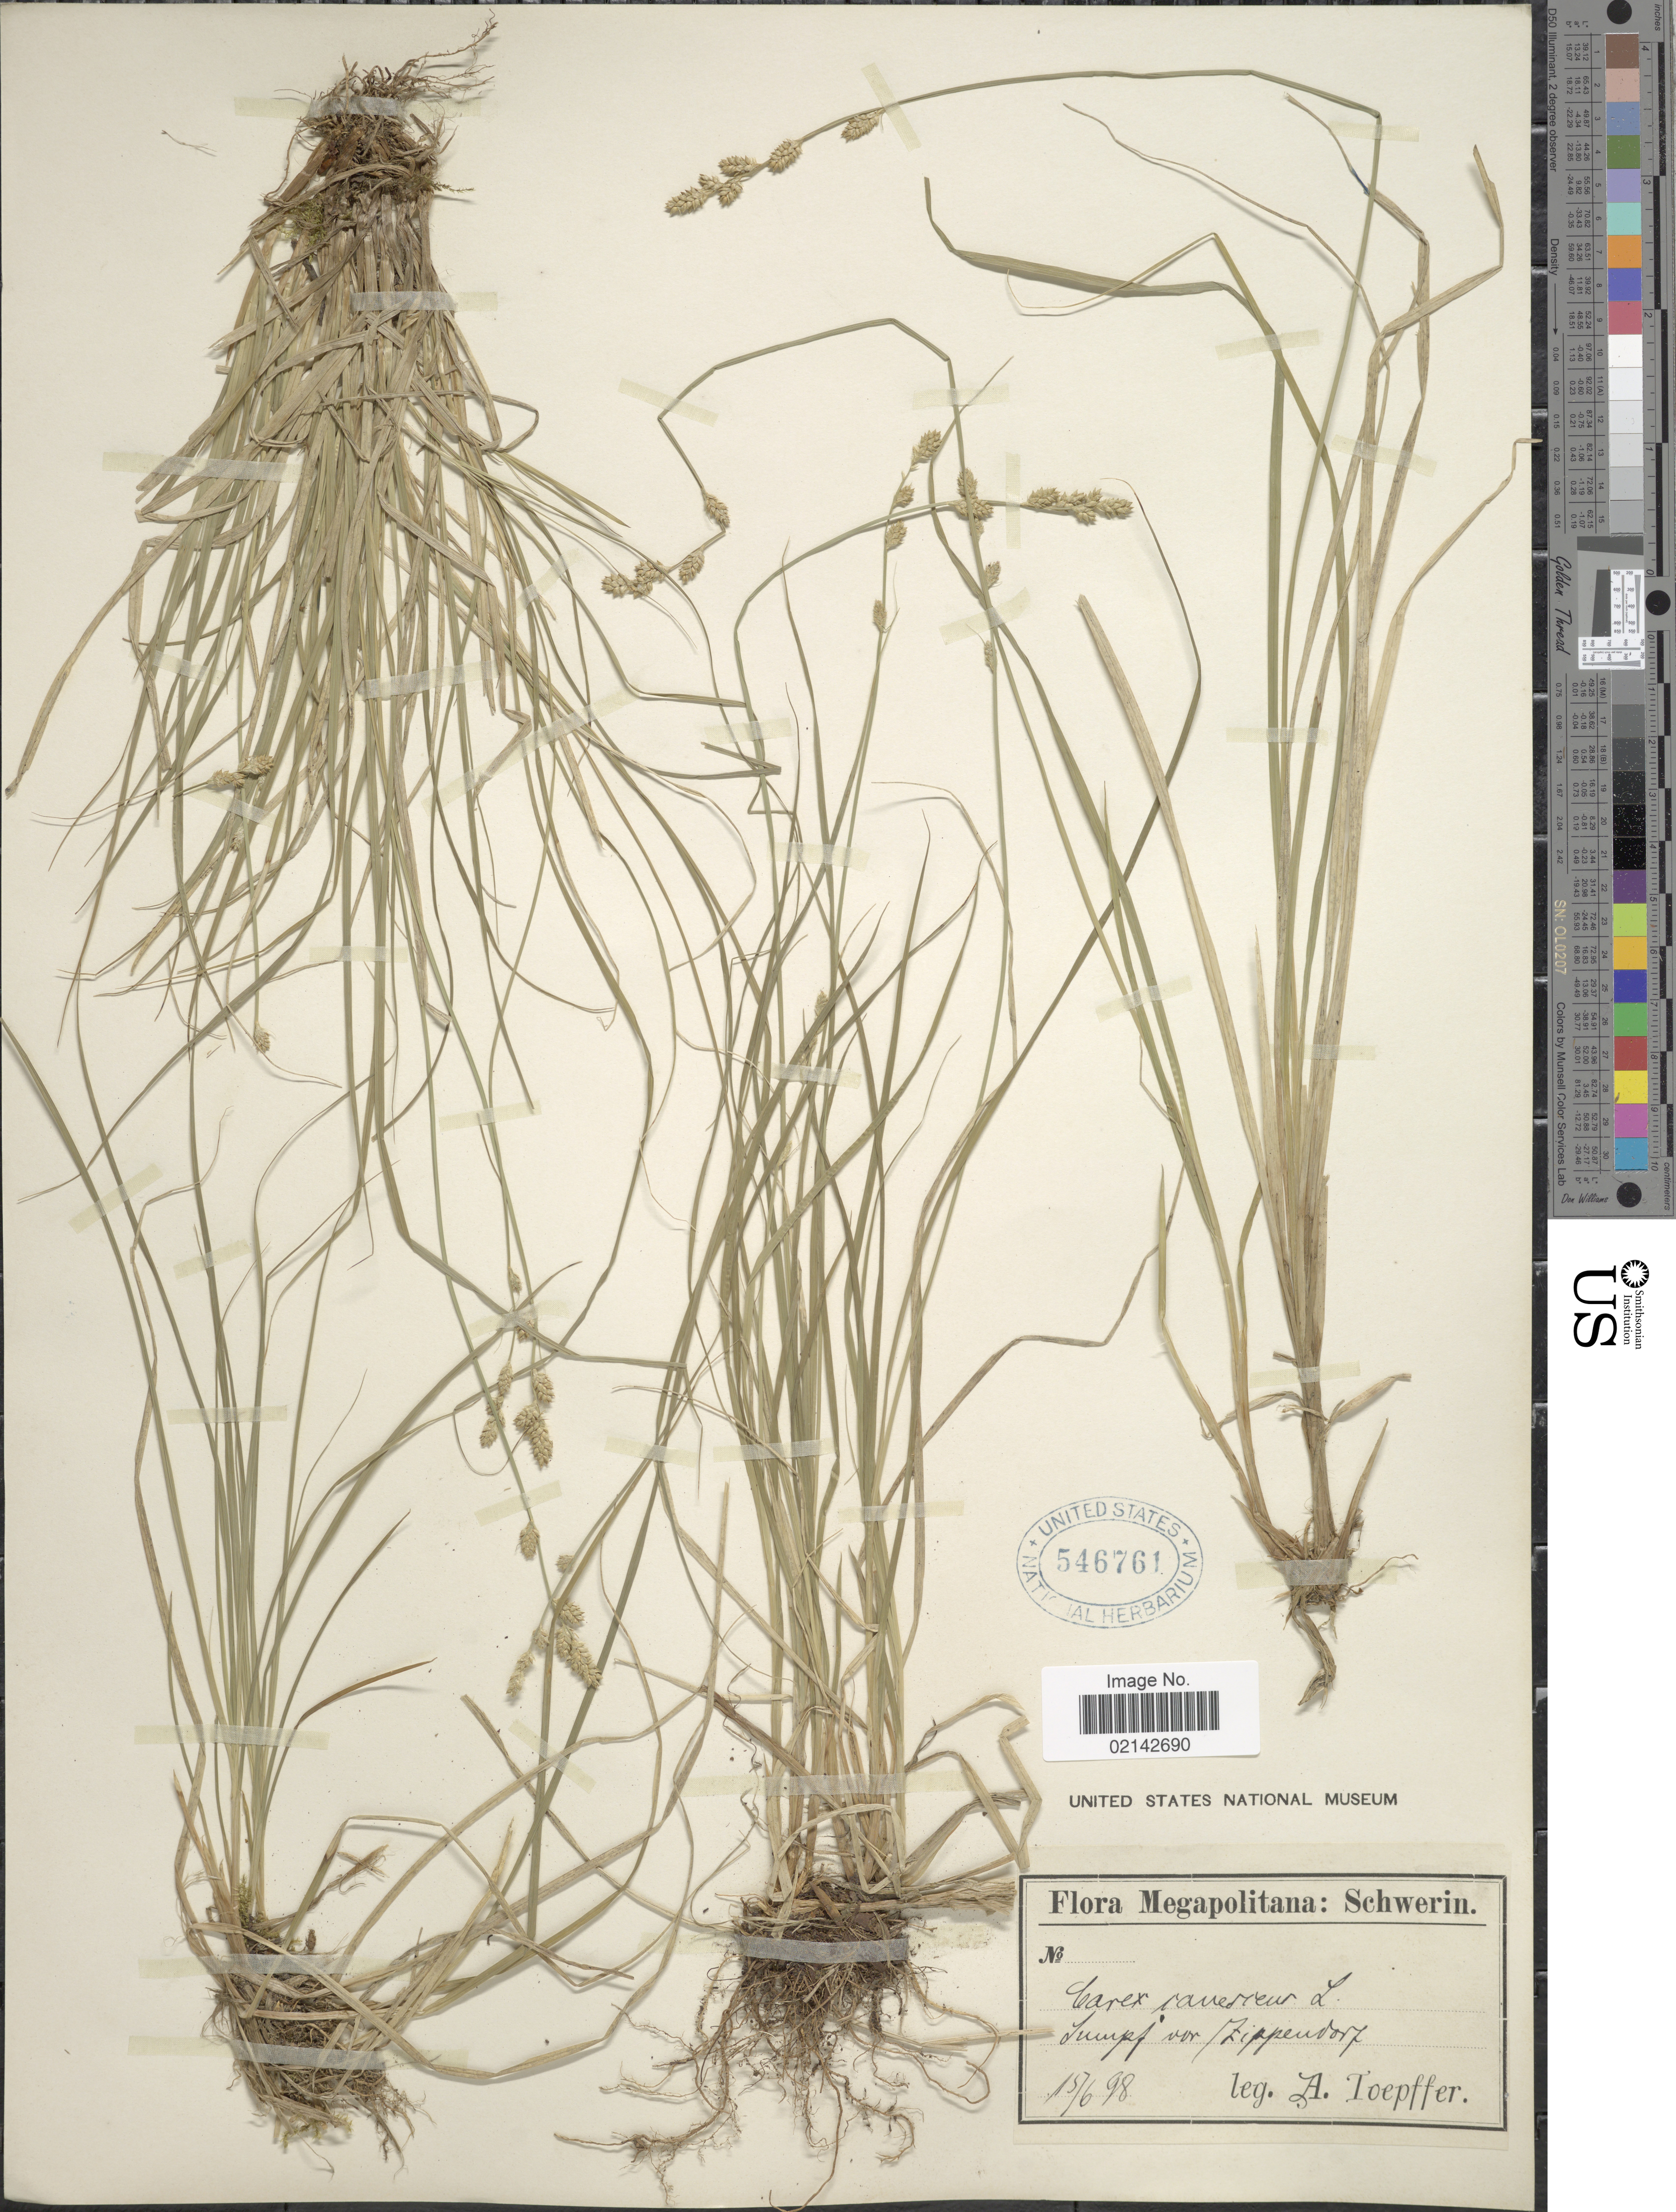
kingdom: Plantae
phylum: Tracheophyta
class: Liliopsida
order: Poales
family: Cyperaceae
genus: Carex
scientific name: Carex canescens var. canescens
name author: L.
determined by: Strong, Mark T., (BOT), Smithsonian Institution - National Museum of Natural History (UNITED STATES)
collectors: A. Toepffer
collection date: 1898-06-15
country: Germany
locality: Schwerin, Sumpf vor/ Zippendorf.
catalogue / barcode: US 546761